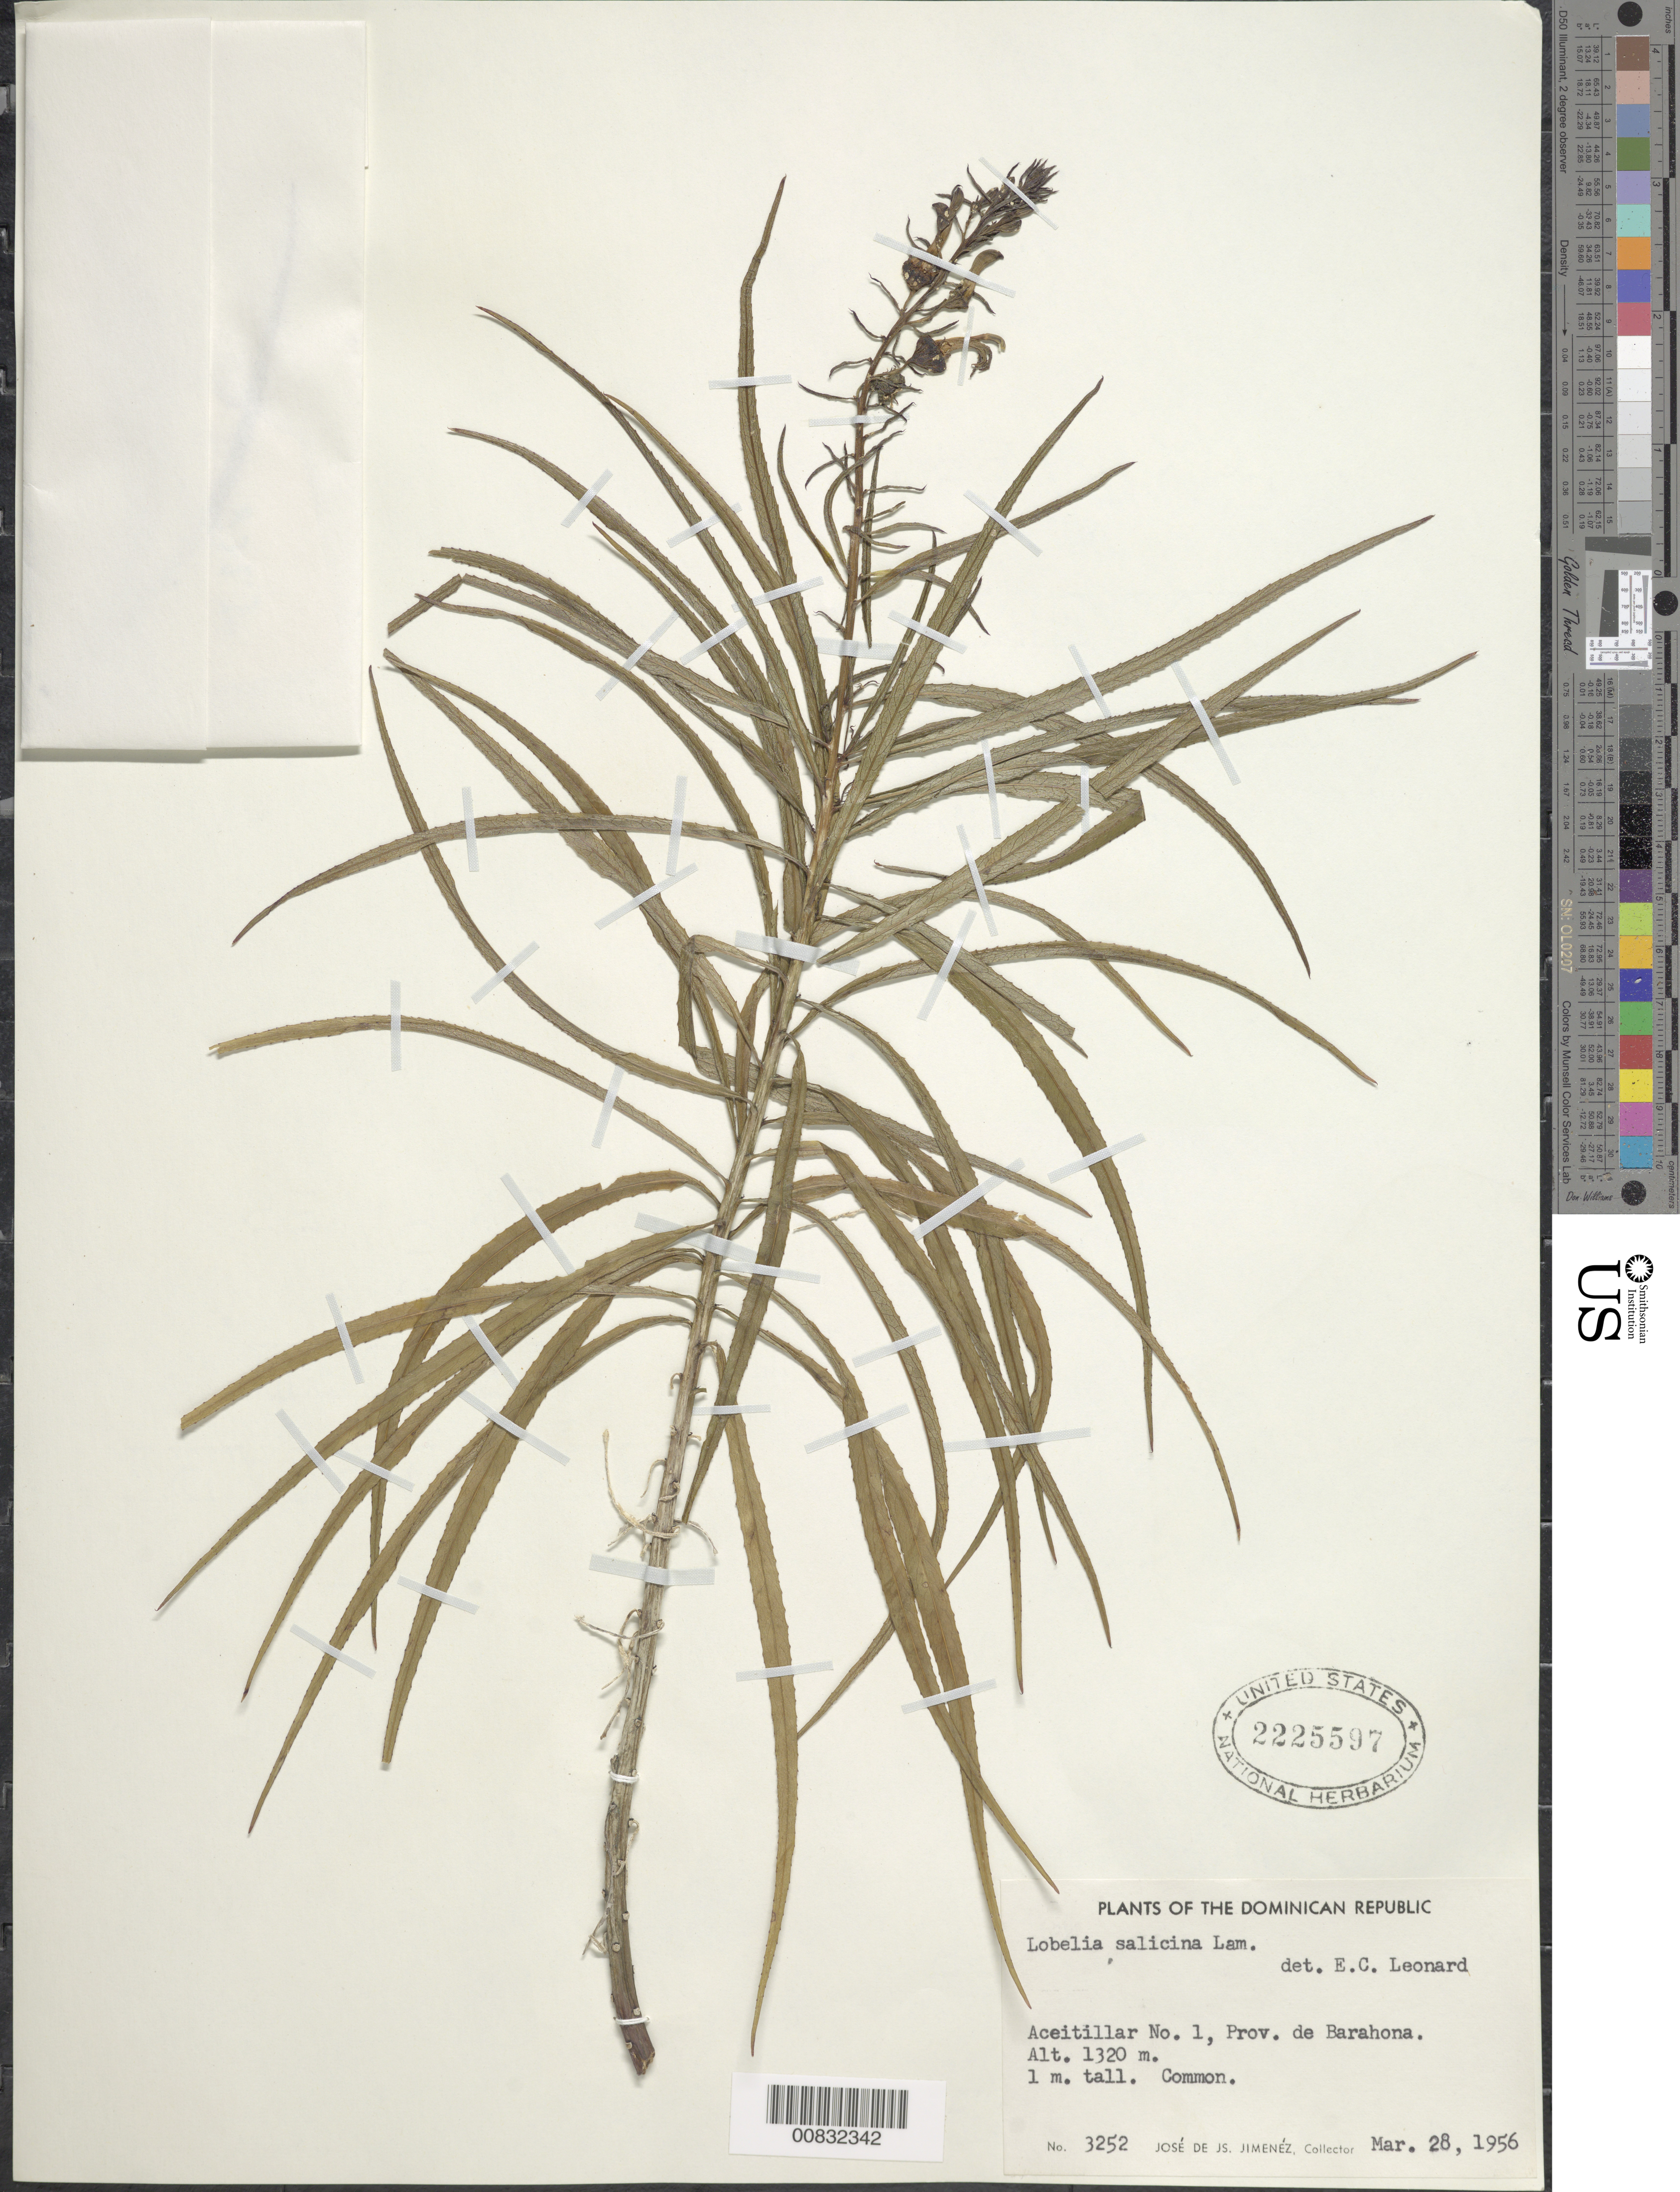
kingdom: Plantae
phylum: Tracheophyta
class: Magnoliopsida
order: Asterales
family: Campanulaceae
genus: Lobelia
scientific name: Lobelia salicina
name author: Lam.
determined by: Leonard, Emery C., (US)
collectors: J. J. Jiménez Almonte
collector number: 3252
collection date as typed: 28 Mar 1956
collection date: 1956-03-28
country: Dominican Republic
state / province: Barahona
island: Hispaniola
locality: Aceitillar No. 1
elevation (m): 1320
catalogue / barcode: US 2225597